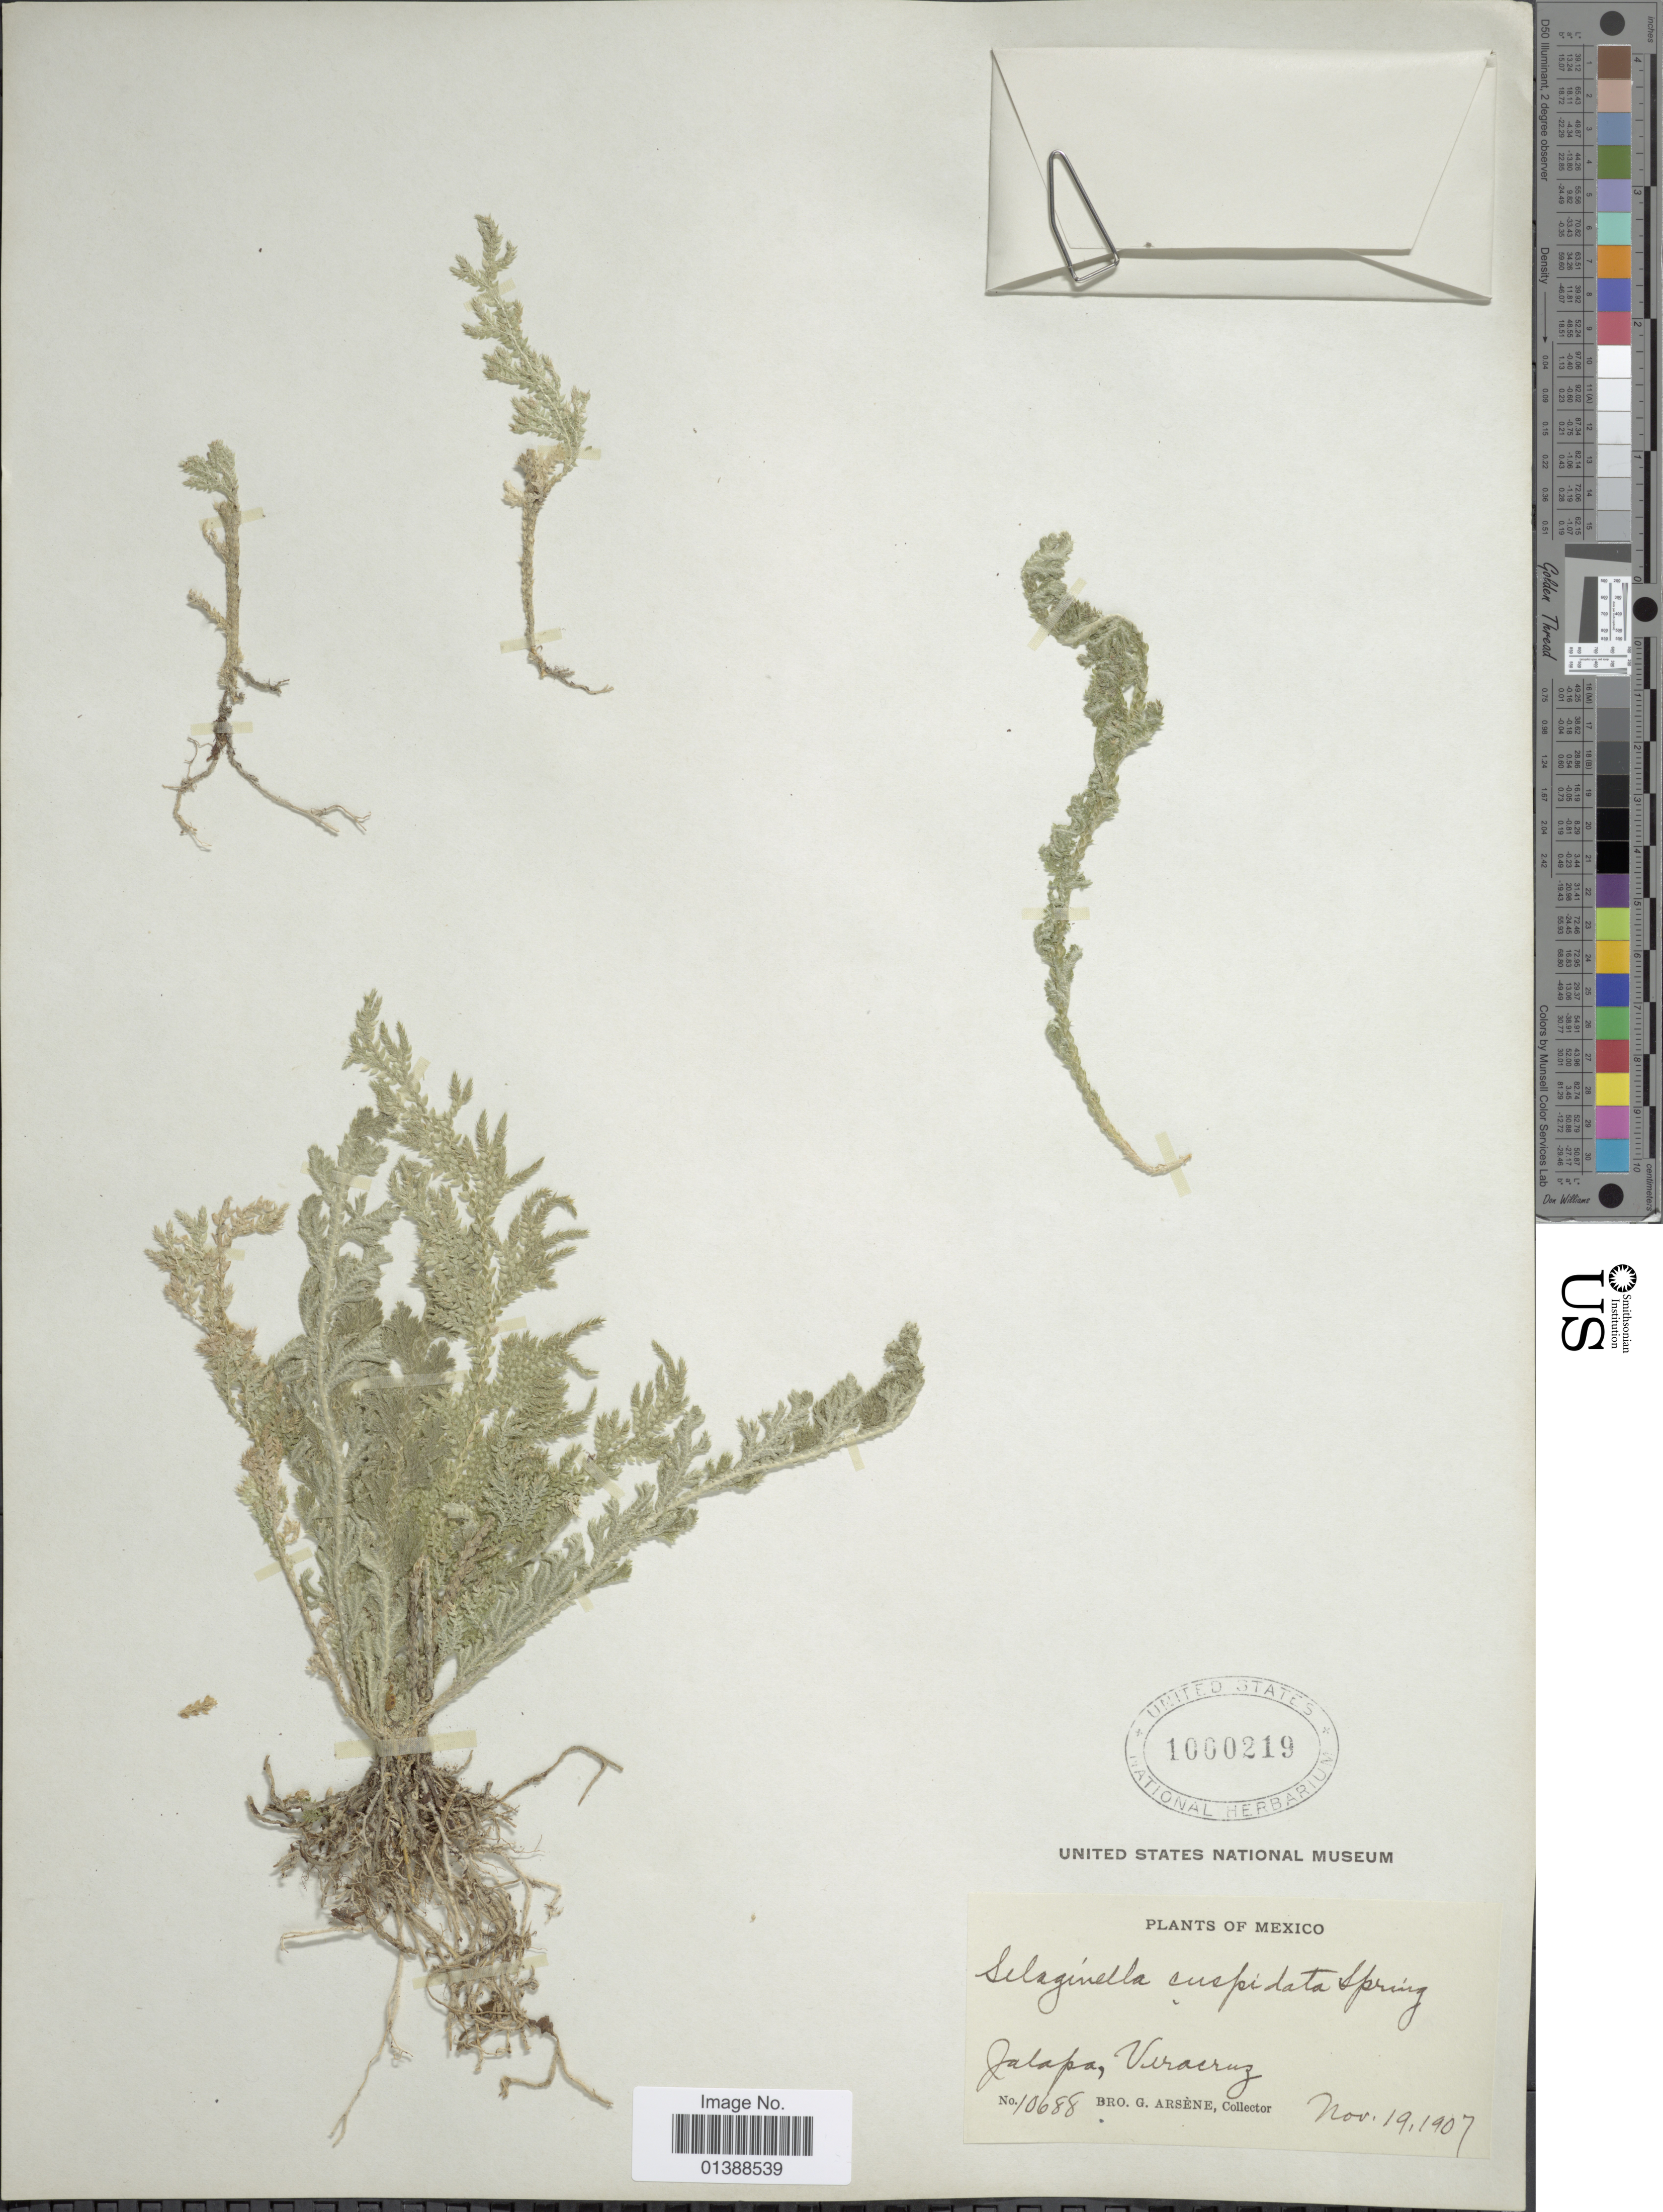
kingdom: Plantae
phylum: Tracheophyta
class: Lycopodiopsida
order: Selaginellales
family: Selaginellaceae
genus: Selaginella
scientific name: Selaginella pallescens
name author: (C. Presl) Spring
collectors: Bro. G. Arsène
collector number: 10688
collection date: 1907-11-19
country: Mexico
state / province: Veracruz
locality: Jalapa, Veracruz [Xalapa, Veracruz]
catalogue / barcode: US 1000219